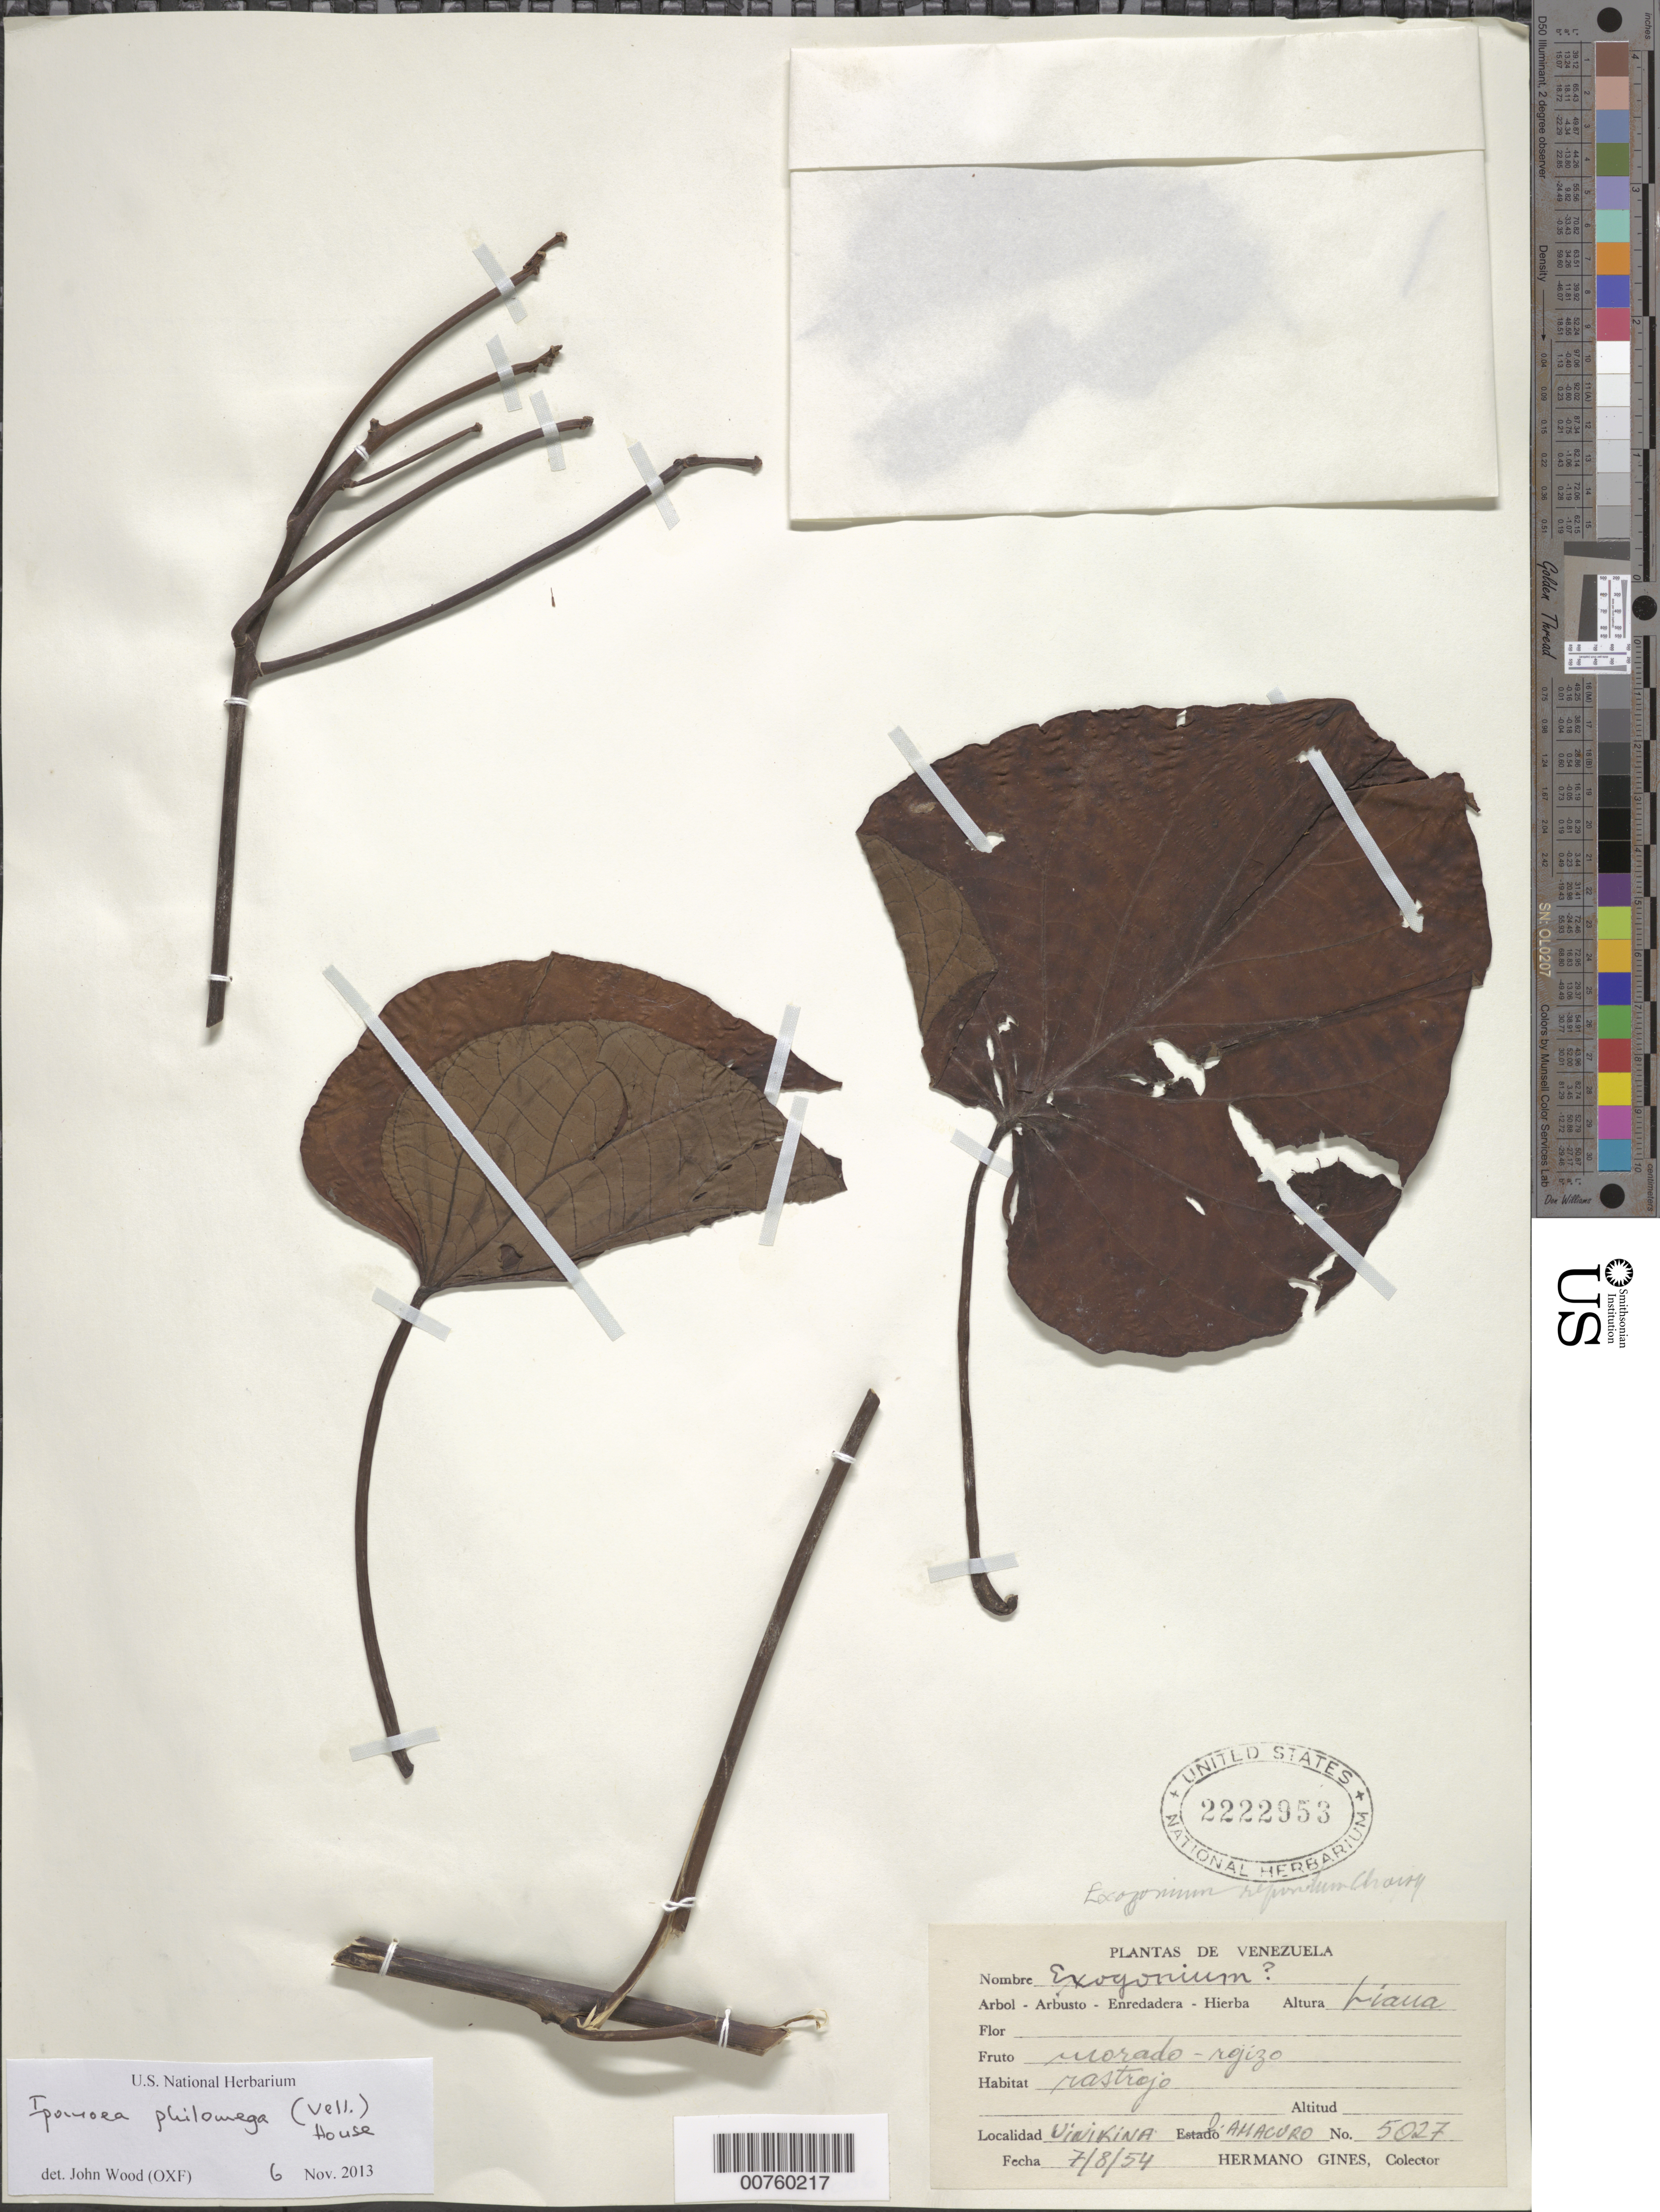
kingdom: Plantae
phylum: Tracheophyta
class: Magnoliopsida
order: Solanales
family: Convolvulaceae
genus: Ipomoea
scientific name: Ipomoea philomega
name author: (Vell.) House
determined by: Wood, John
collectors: H. Gines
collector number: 5027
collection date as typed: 7-Aug-54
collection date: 1954-08-07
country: Venezuela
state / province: Delta Amacuro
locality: C. Wiuiquina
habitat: Rastrajo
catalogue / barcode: US 2222953